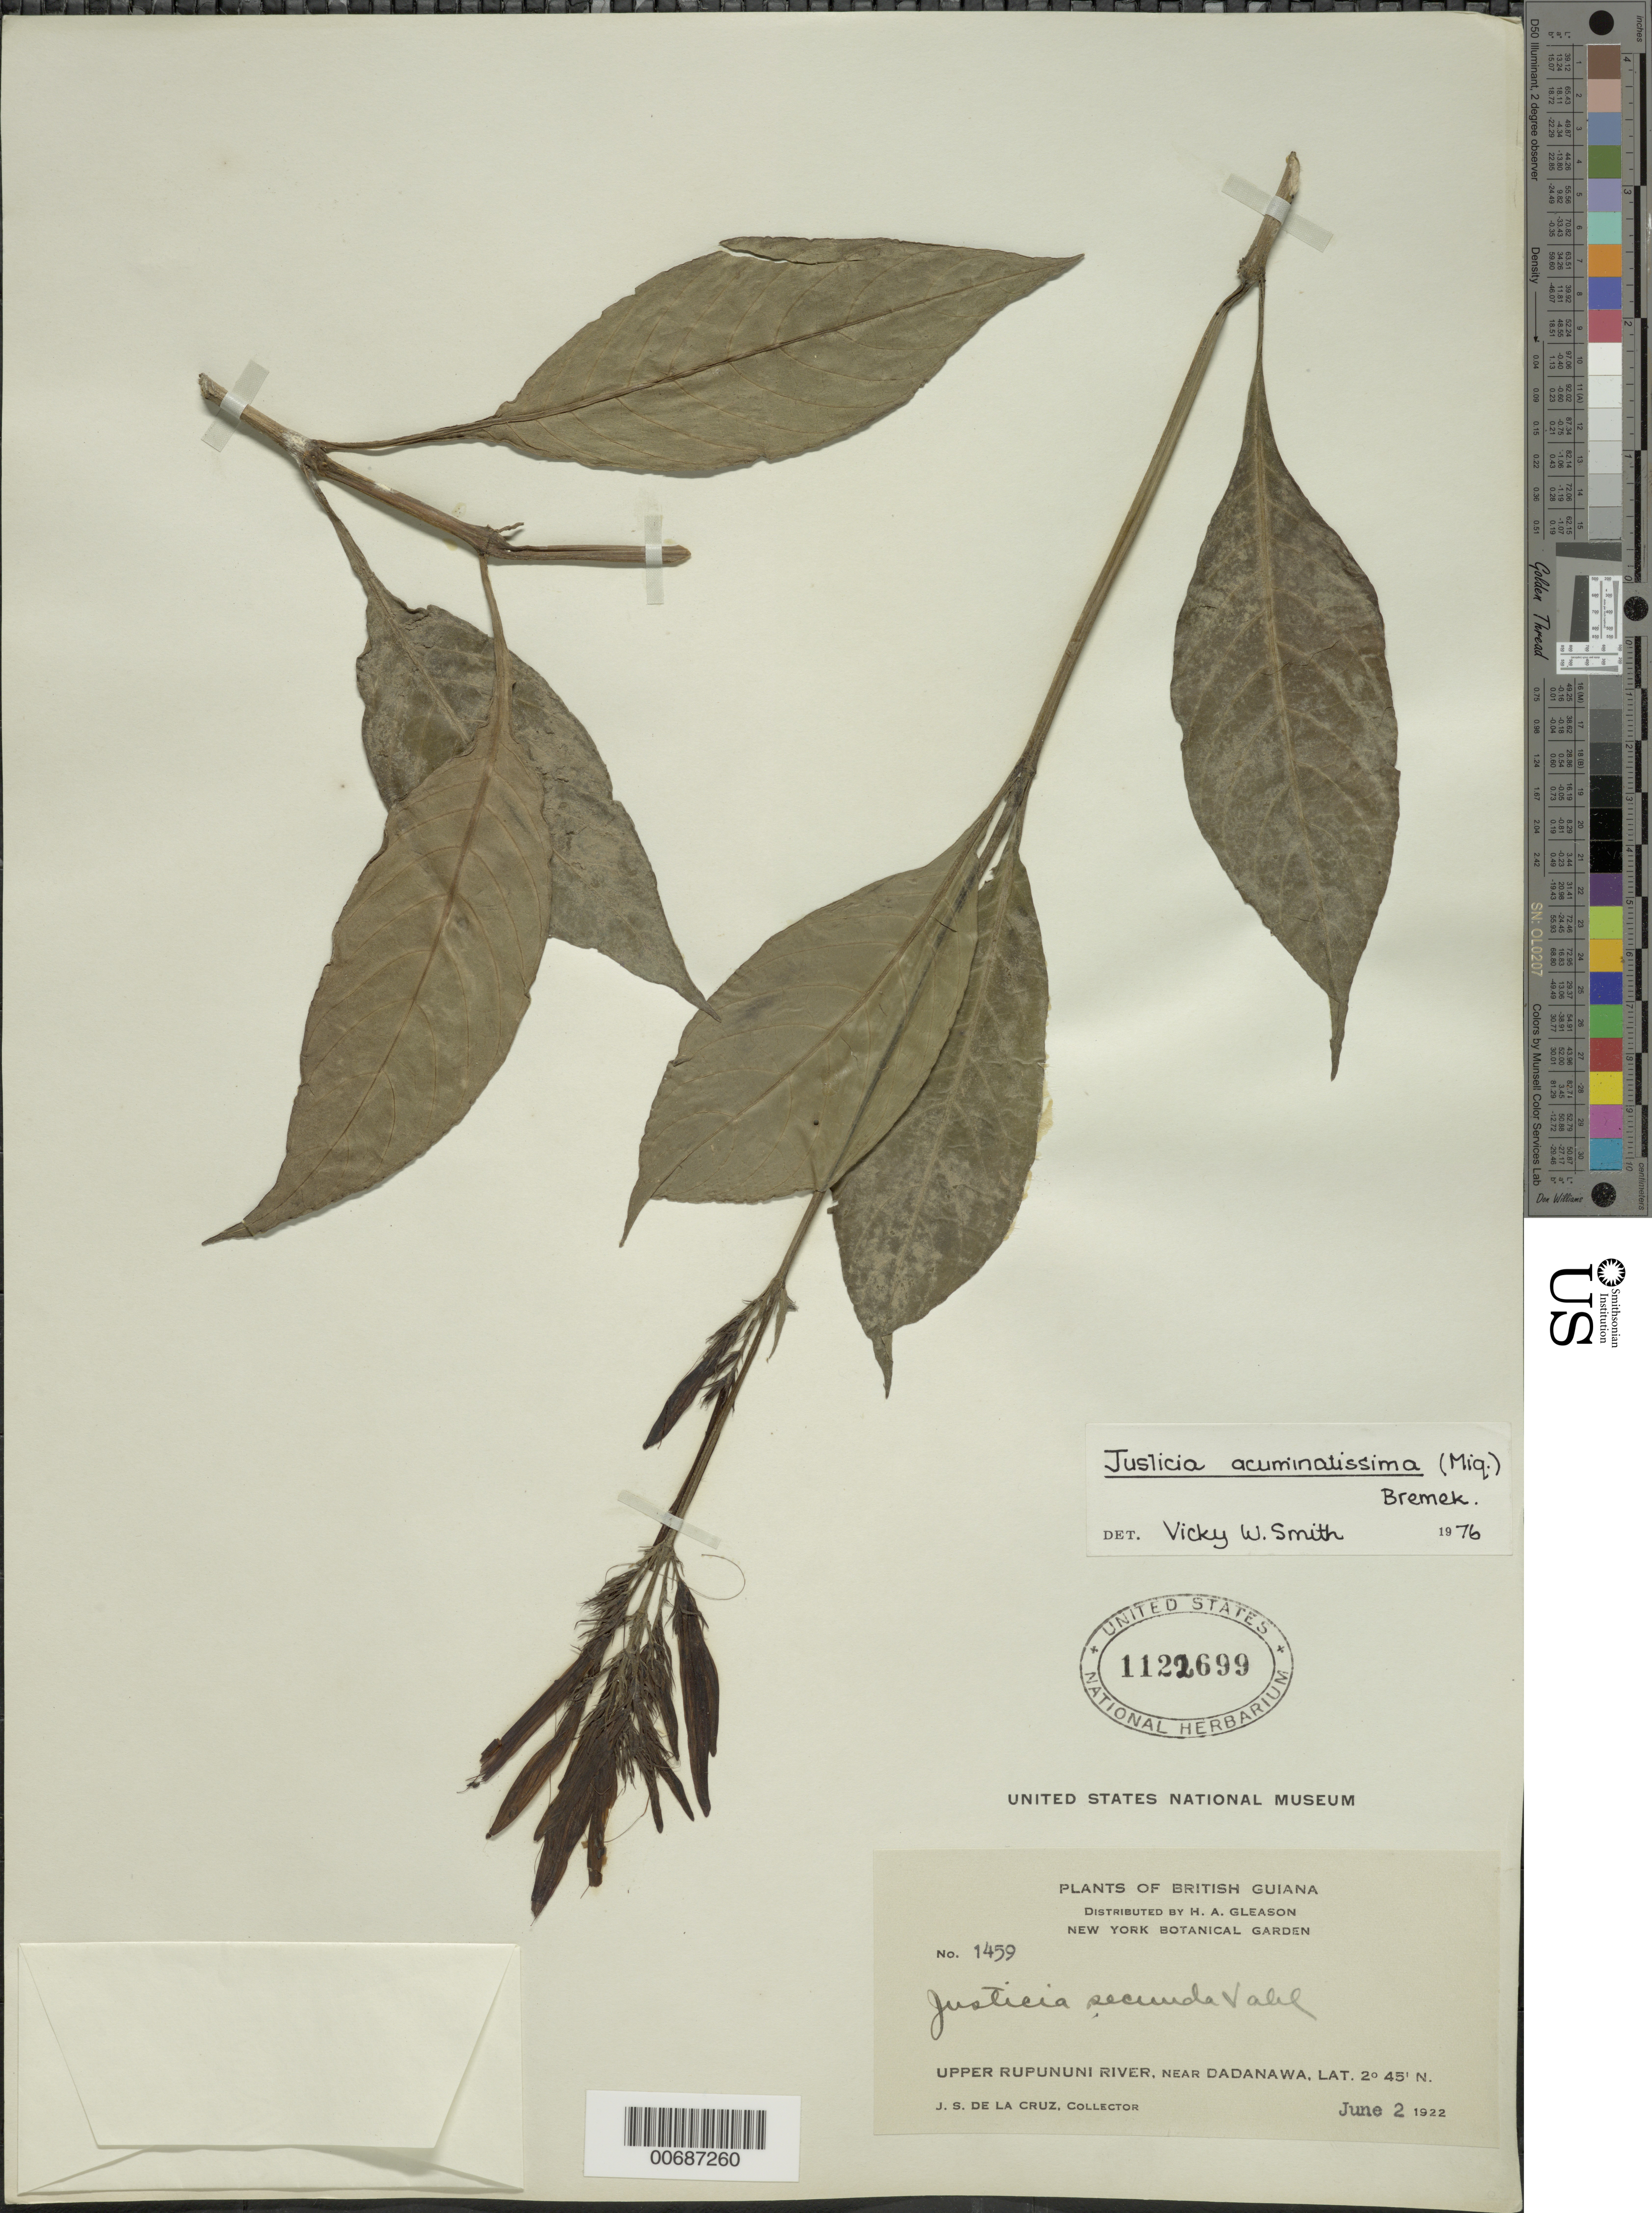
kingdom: Plantae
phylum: Tracheophyta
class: Magnoliopsida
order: Lamiales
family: Acanthaceae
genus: Justicia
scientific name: Justicia acuminatissima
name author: (Miq.) Bremek.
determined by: Smith, V. W.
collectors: J. S. de la Cruz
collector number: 1459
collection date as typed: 2-Jun-22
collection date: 1922-06-02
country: Guyana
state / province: U. Takutu-U. Essequibo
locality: Dadanawa, vic., upper Rupununi R.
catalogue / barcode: US 1122699